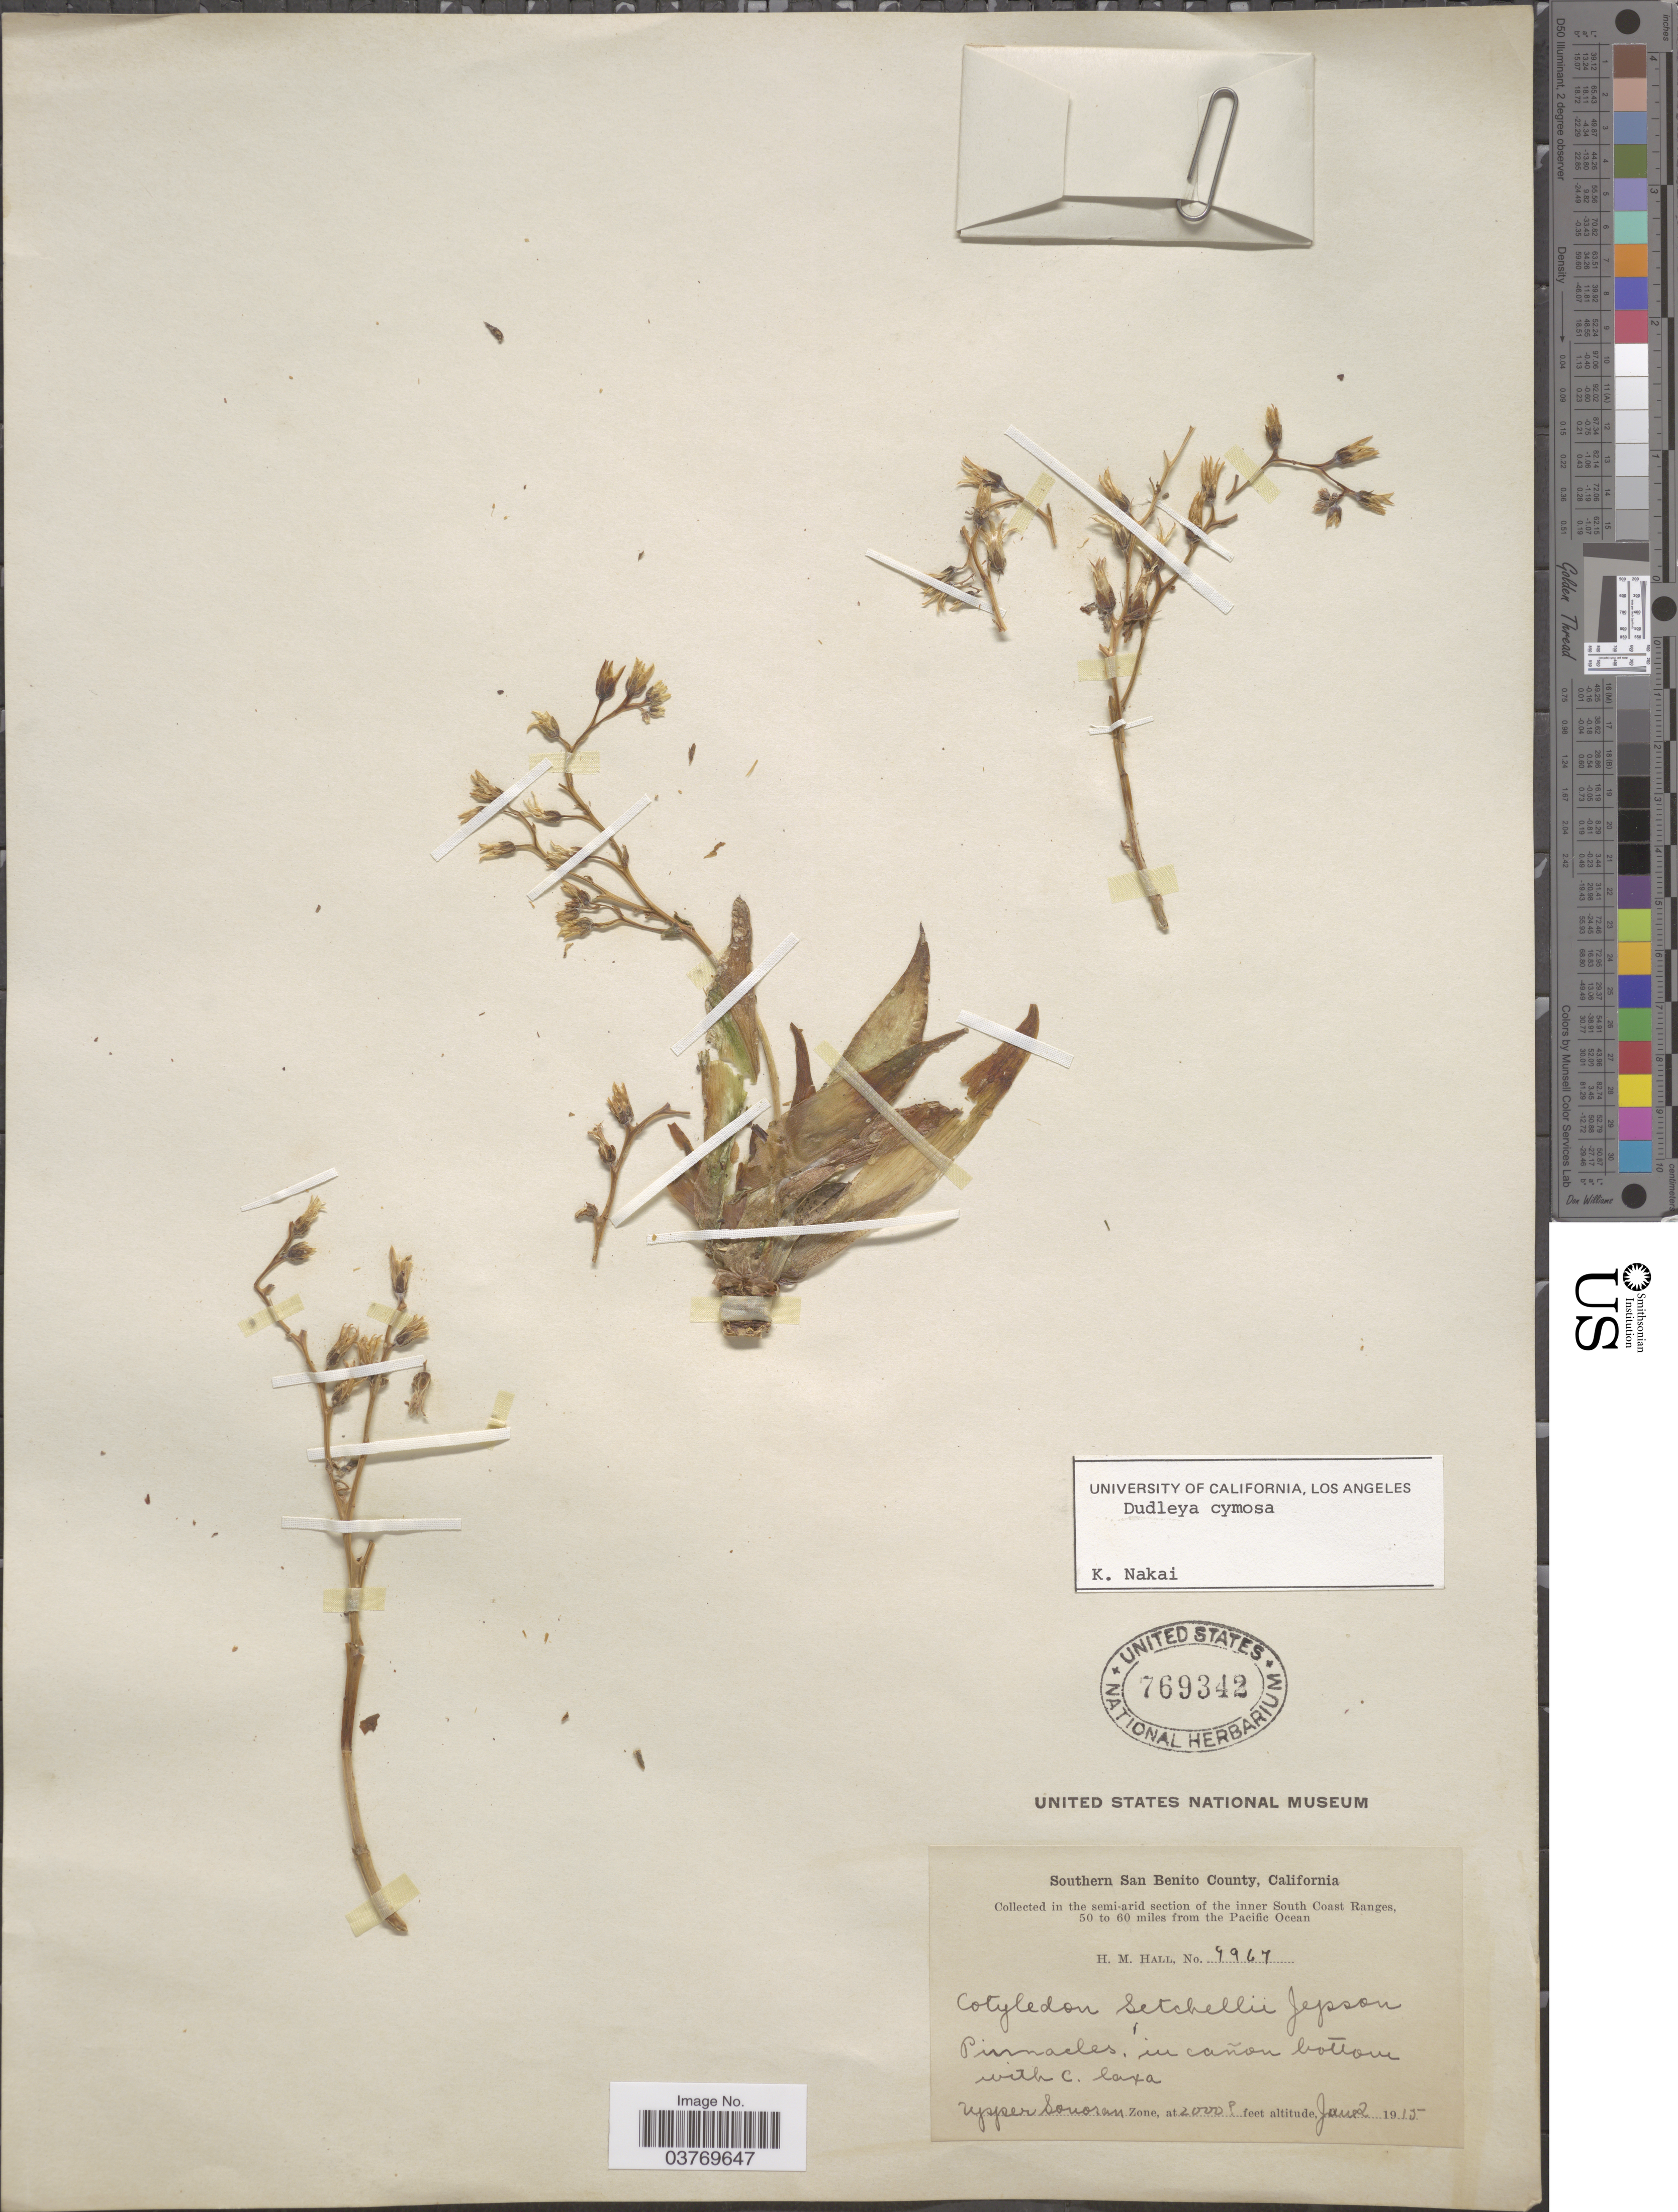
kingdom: Plantae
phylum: Tracheophyta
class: Magnoliopsida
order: Saxifragales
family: Crassulaceae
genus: Dudleya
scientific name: Dudleya cymosa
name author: (Lem.) Britton & Rose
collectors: H. M. Hall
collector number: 4967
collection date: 1915-01-02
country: United States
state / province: California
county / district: San Benito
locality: Southern San Benito County. Semi-arid section of the inner South Coast Ranges, 50 to 60 miles from the Pacific Ocean.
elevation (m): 610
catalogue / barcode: US 769342